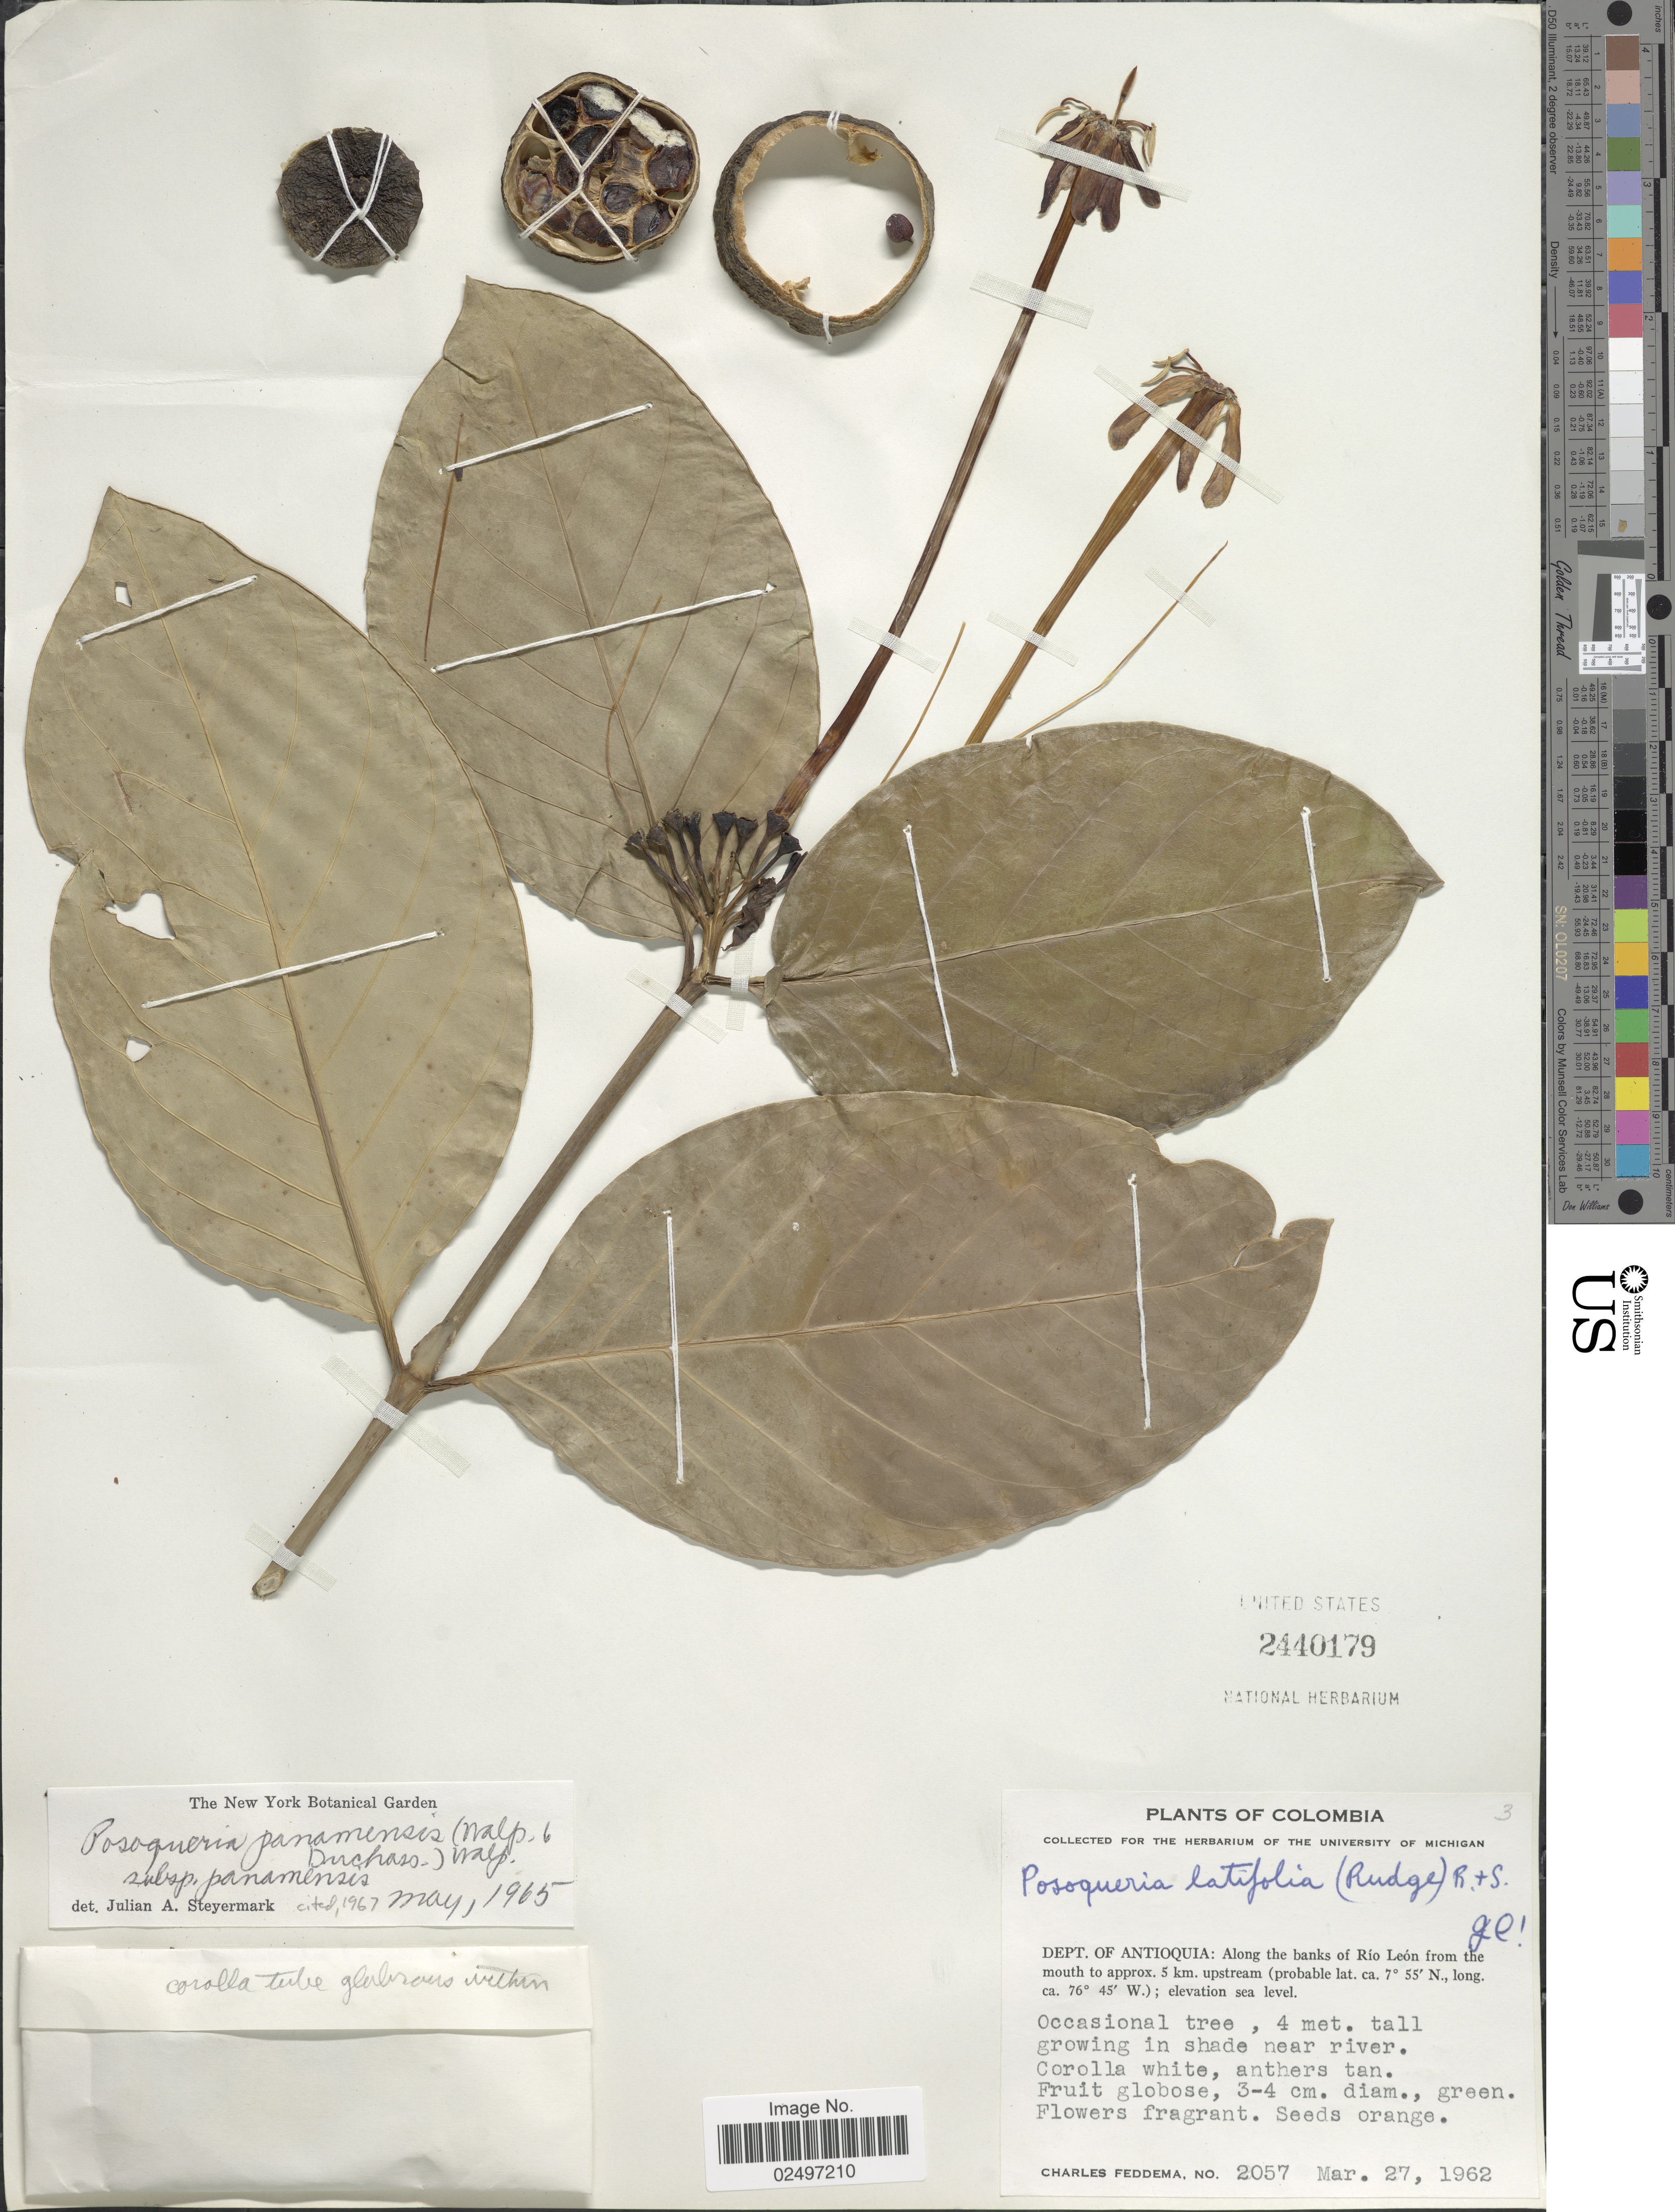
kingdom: Plantae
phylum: Tracheophyta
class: Magnoliopsida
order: Gentianales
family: Rubiaceae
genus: Posoqueria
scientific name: Posoqueria panamensis subsp. panamensis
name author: (Walp. & Duchass.) Walp.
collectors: C. Feddema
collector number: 2057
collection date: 1962-03-27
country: Colombia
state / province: Antioquia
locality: Dept. de Antioquia: Along the banks of Rio Rio Leon from the mouth to approx. 5 km. upstream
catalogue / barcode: US 2440179